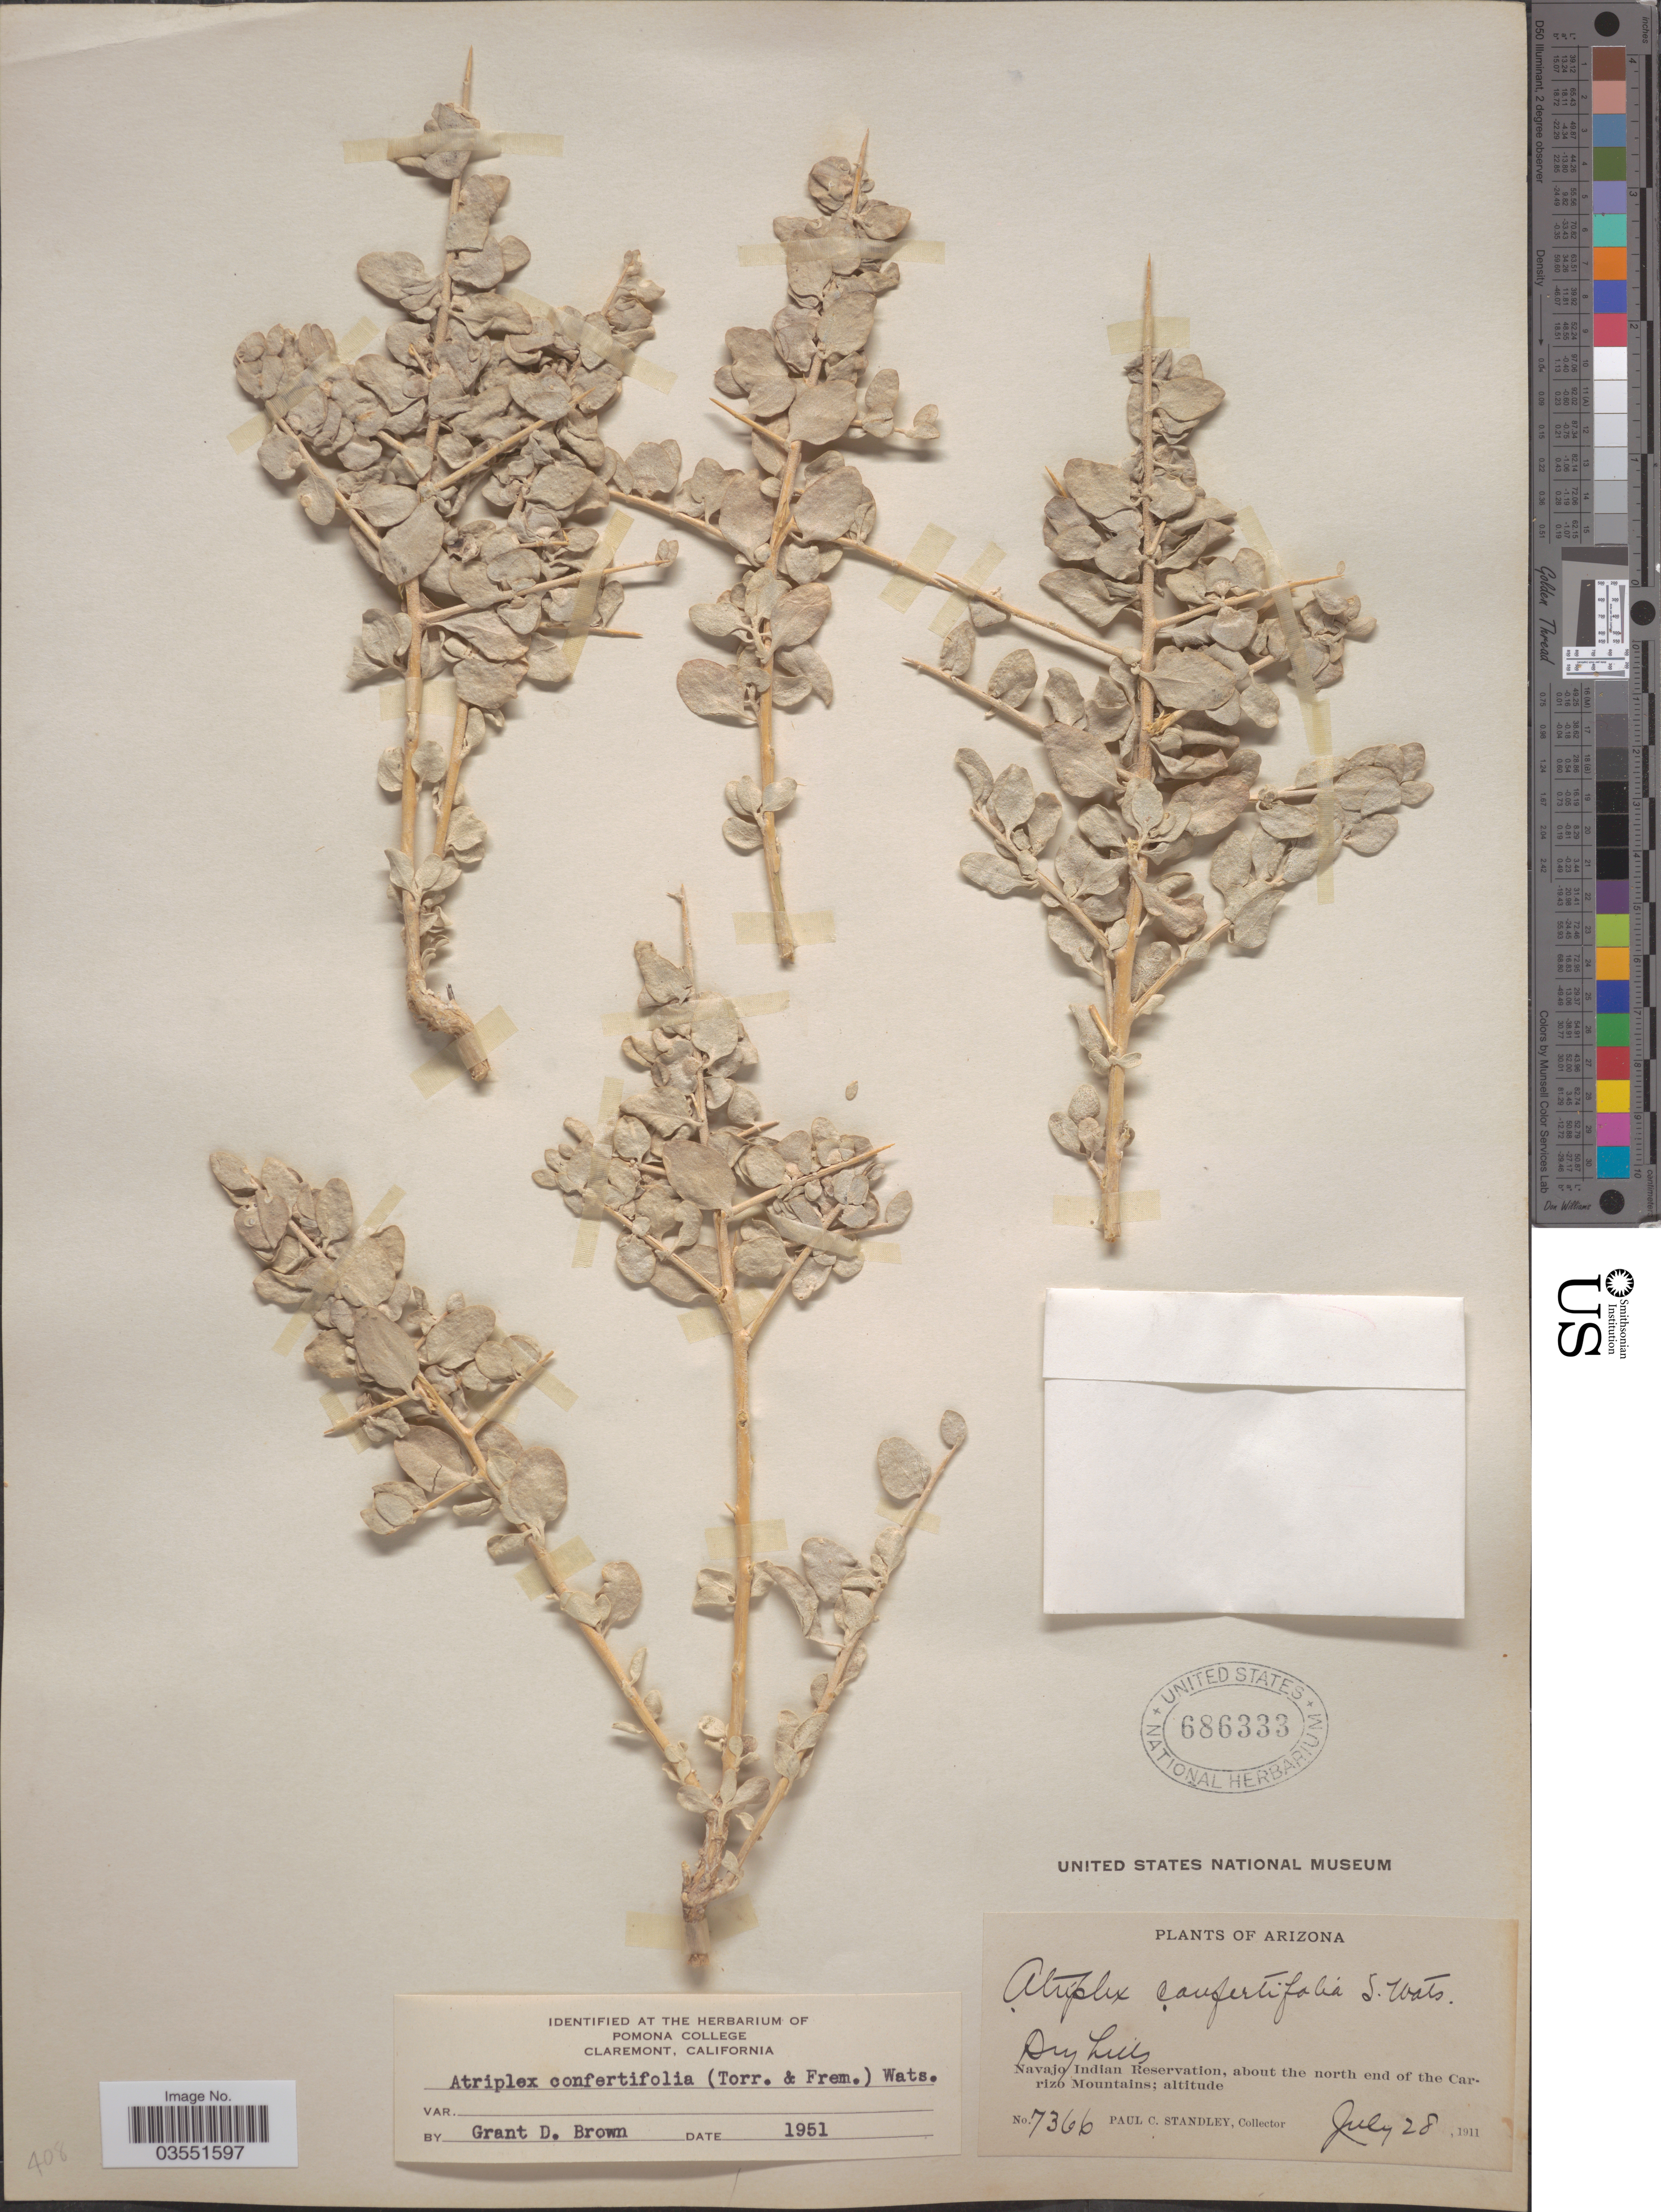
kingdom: Plantae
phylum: Tracheophyta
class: Magnoliopsida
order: Caryophyllales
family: Amaranthaceae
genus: Atriplex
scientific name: Atriplex confertifolia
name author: (Torr. & Frém.) S. Watson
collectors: P. C. Standley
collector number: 7366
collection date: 1911-07-28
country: United States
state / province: Arizona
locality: Navajo Indian Reservation, about the north end of the Carizo Mountains.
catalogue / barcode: US 686333